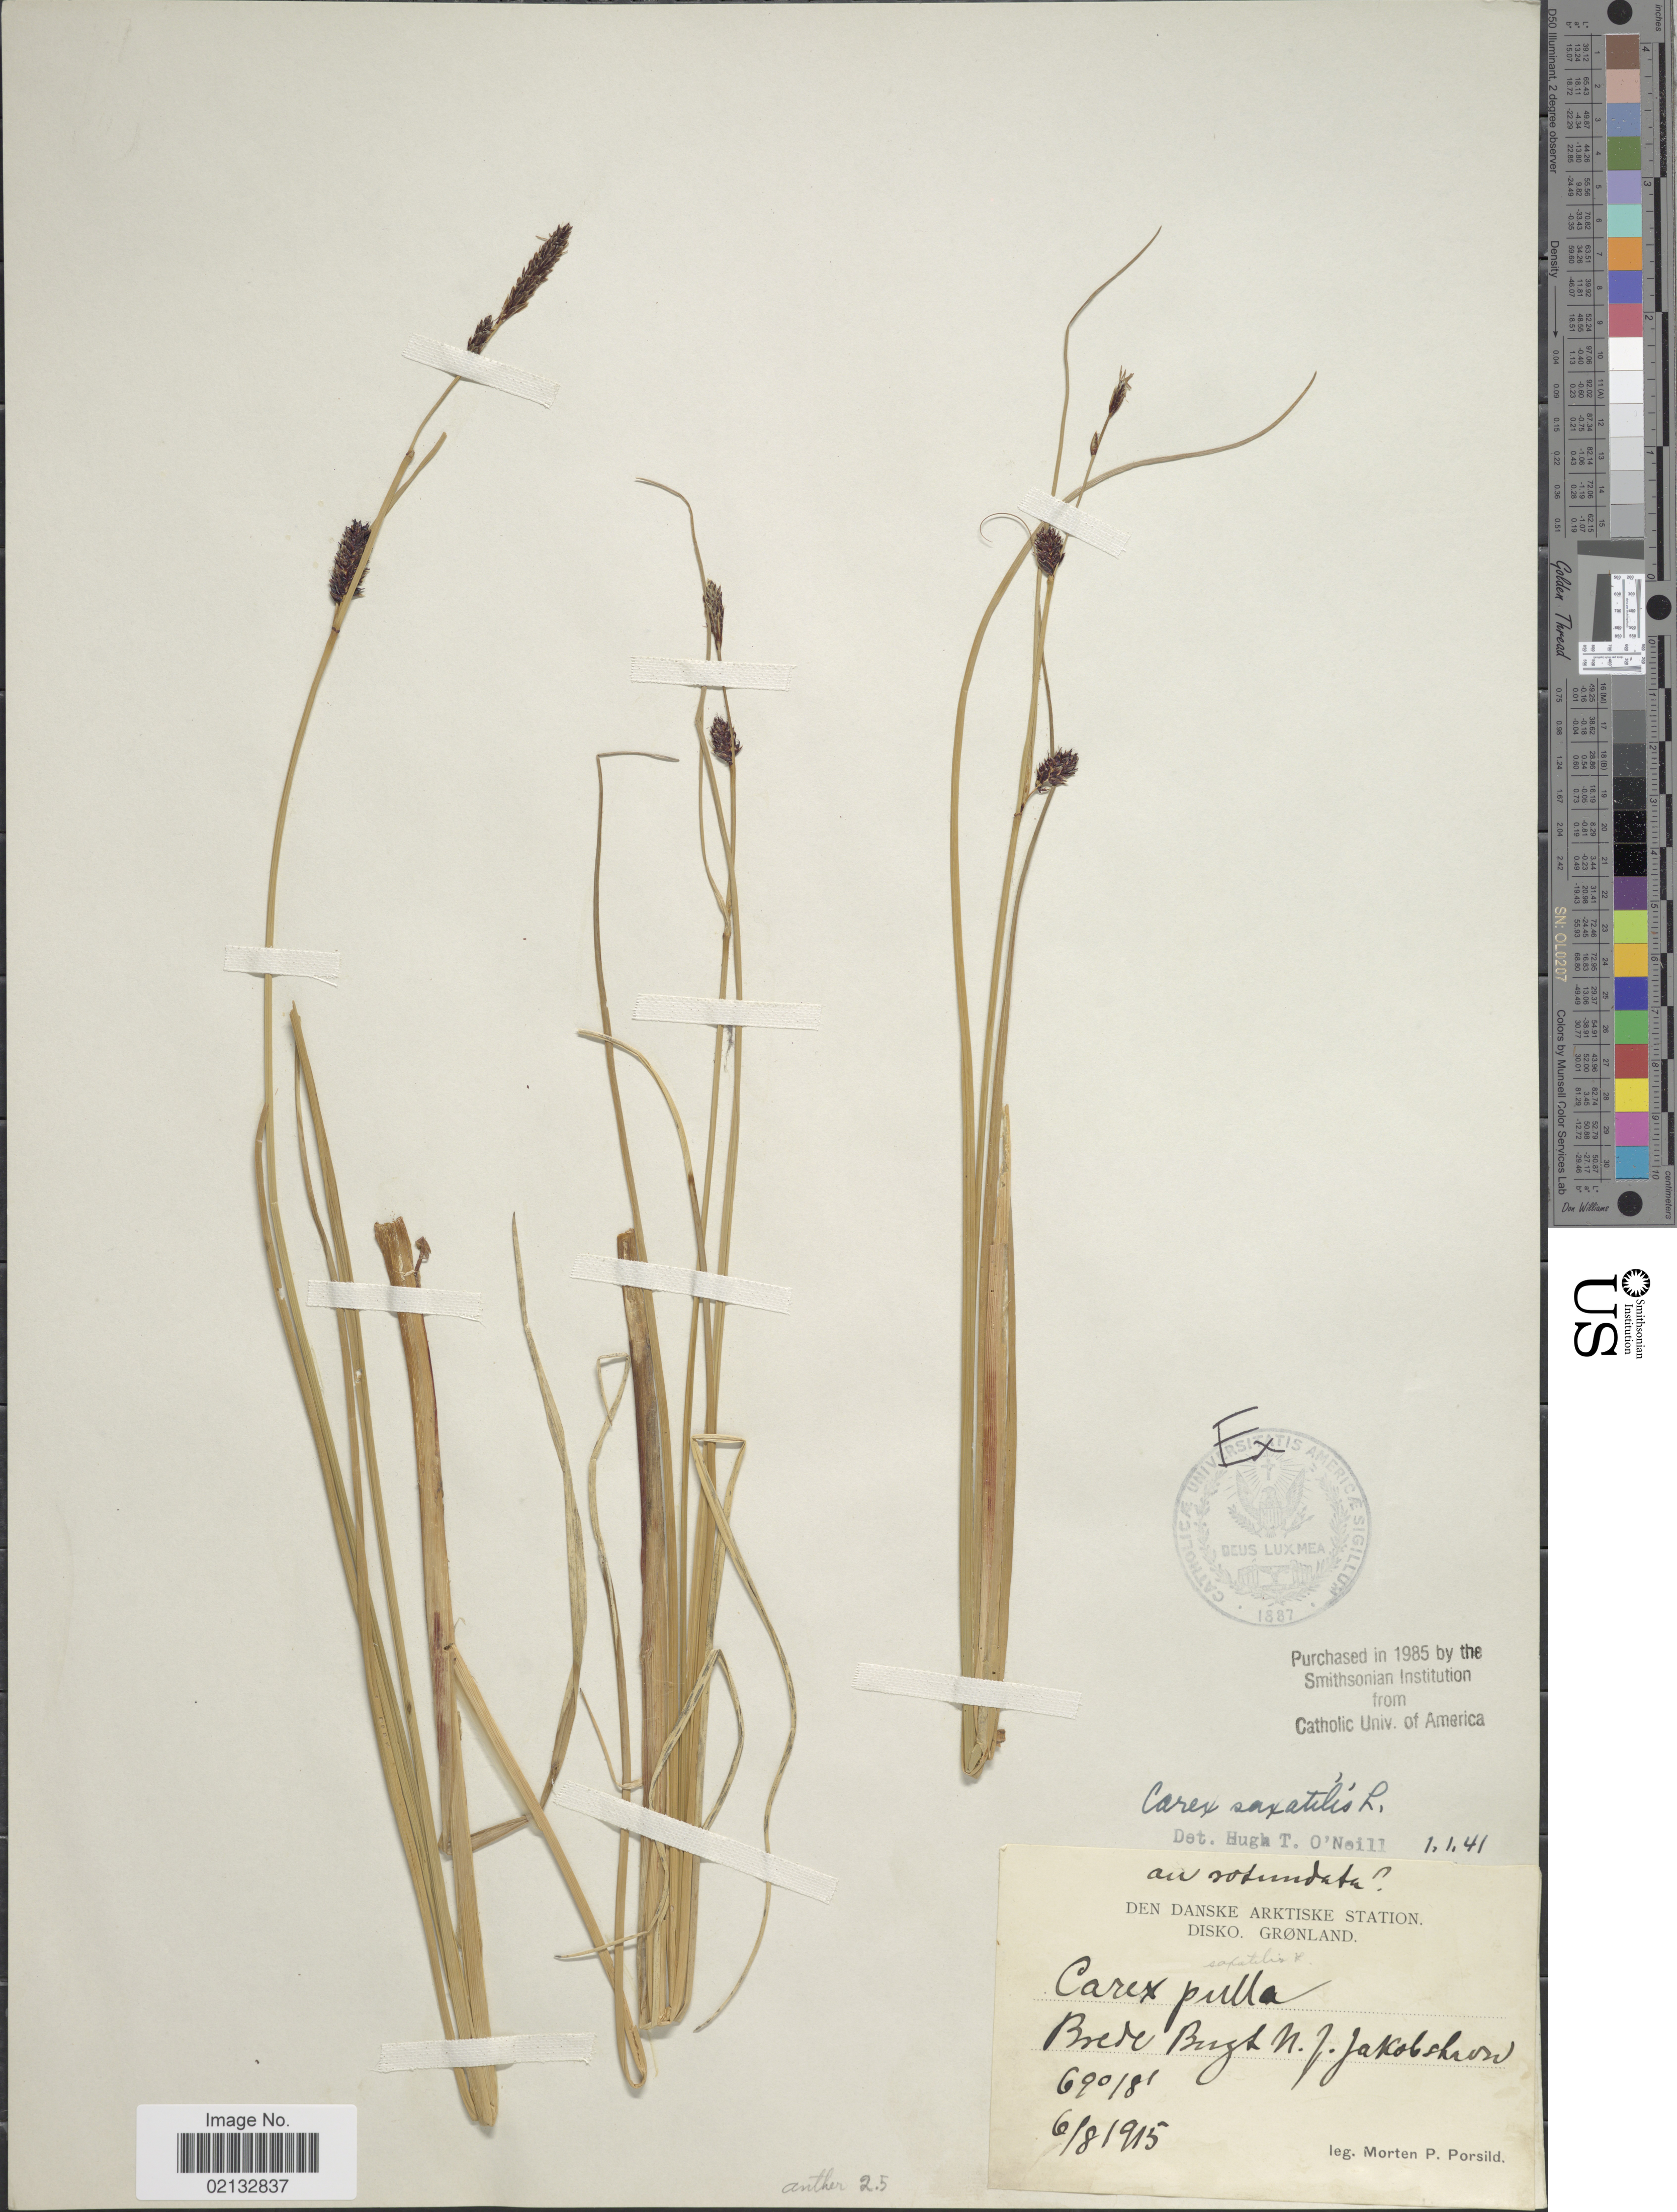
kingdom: Plantae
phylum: Tracheophyta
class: Liliopsida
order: Poales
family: Cyperaceae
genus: Carex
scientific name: Carex saxatilis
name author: L.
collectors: M. P. Porsild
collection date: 1915-08-06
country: Greenland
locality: Den Danske Arktiske Station. Disko. Gronland. Brede Bugt N.J. Jakobshavn.